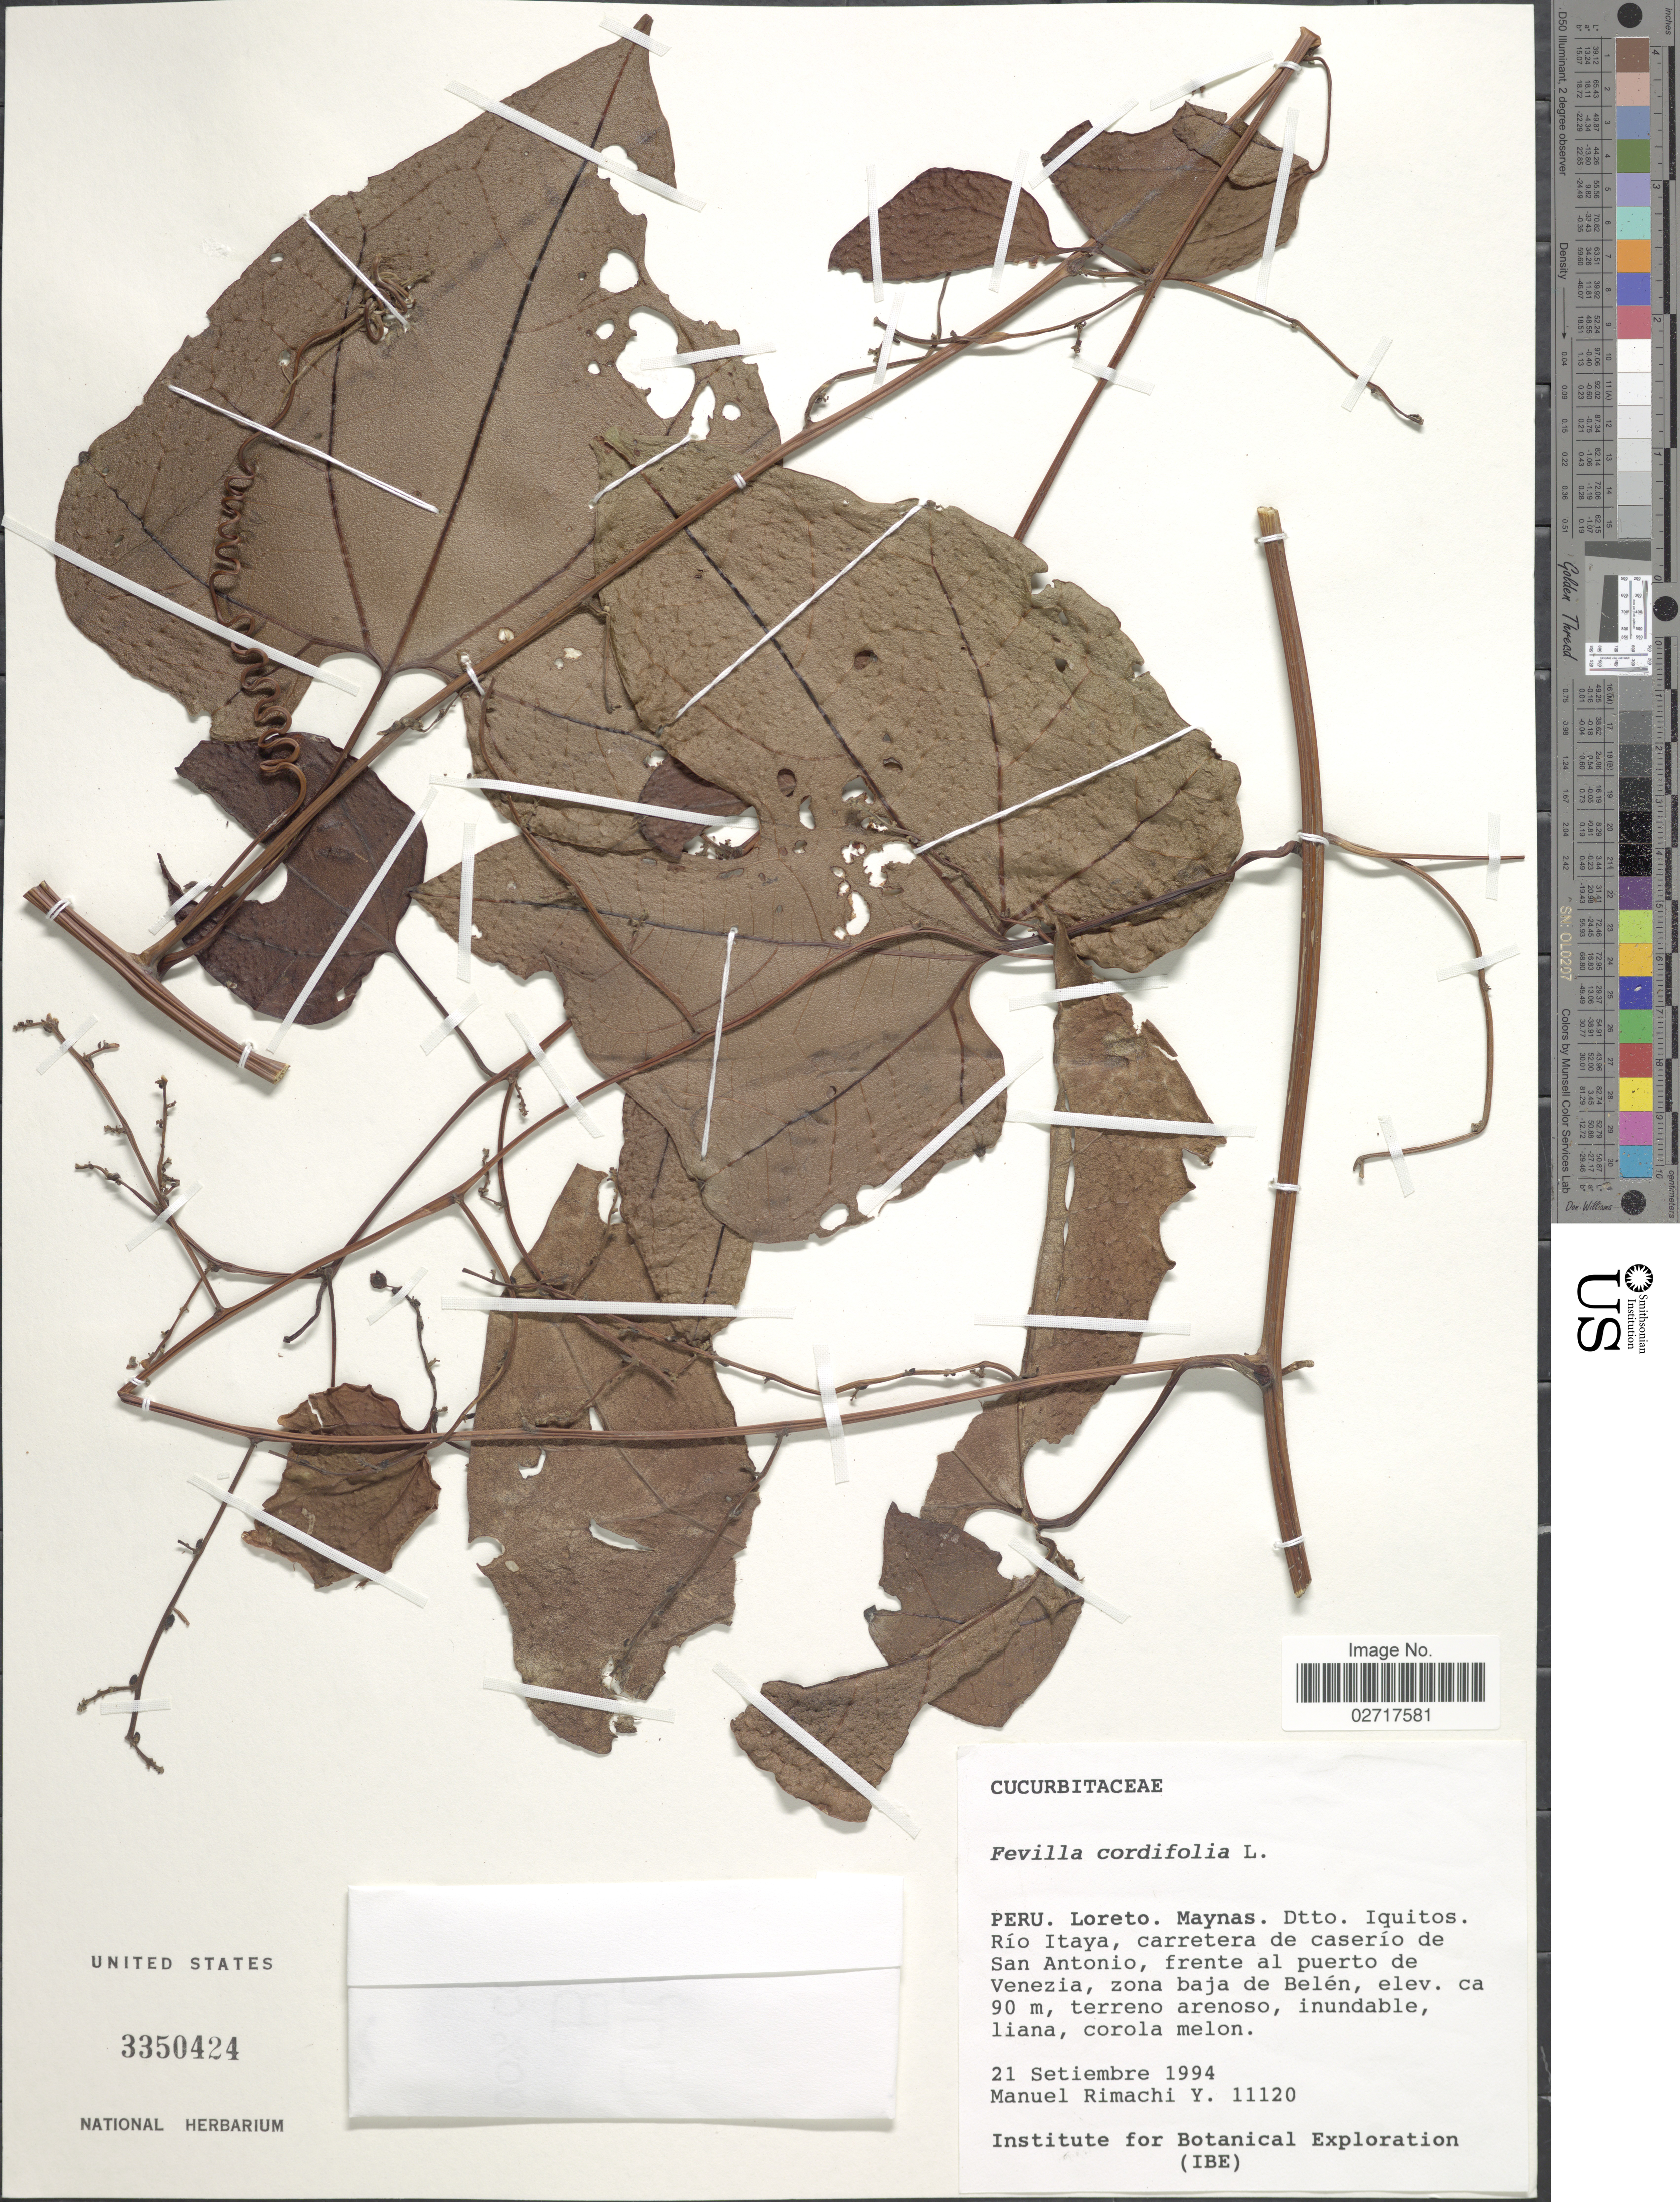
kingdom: Plantae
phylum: Tracheophyta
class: Magnoliopsida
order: Cucurbitales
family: Cucurbitaceae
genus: Fevillea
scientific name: Fevillea cordifolia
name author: L.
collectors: M. Rimachi Y.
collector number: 11120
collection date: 1994-09-21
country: Peru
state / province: Loreto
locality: Maynas. Dtto. Iquitos. Rio Ataya, carretera de caserio de San Antonio, frente al puerto de Venezia, zona baja de Belen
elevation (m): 90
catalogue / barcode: US 3350424